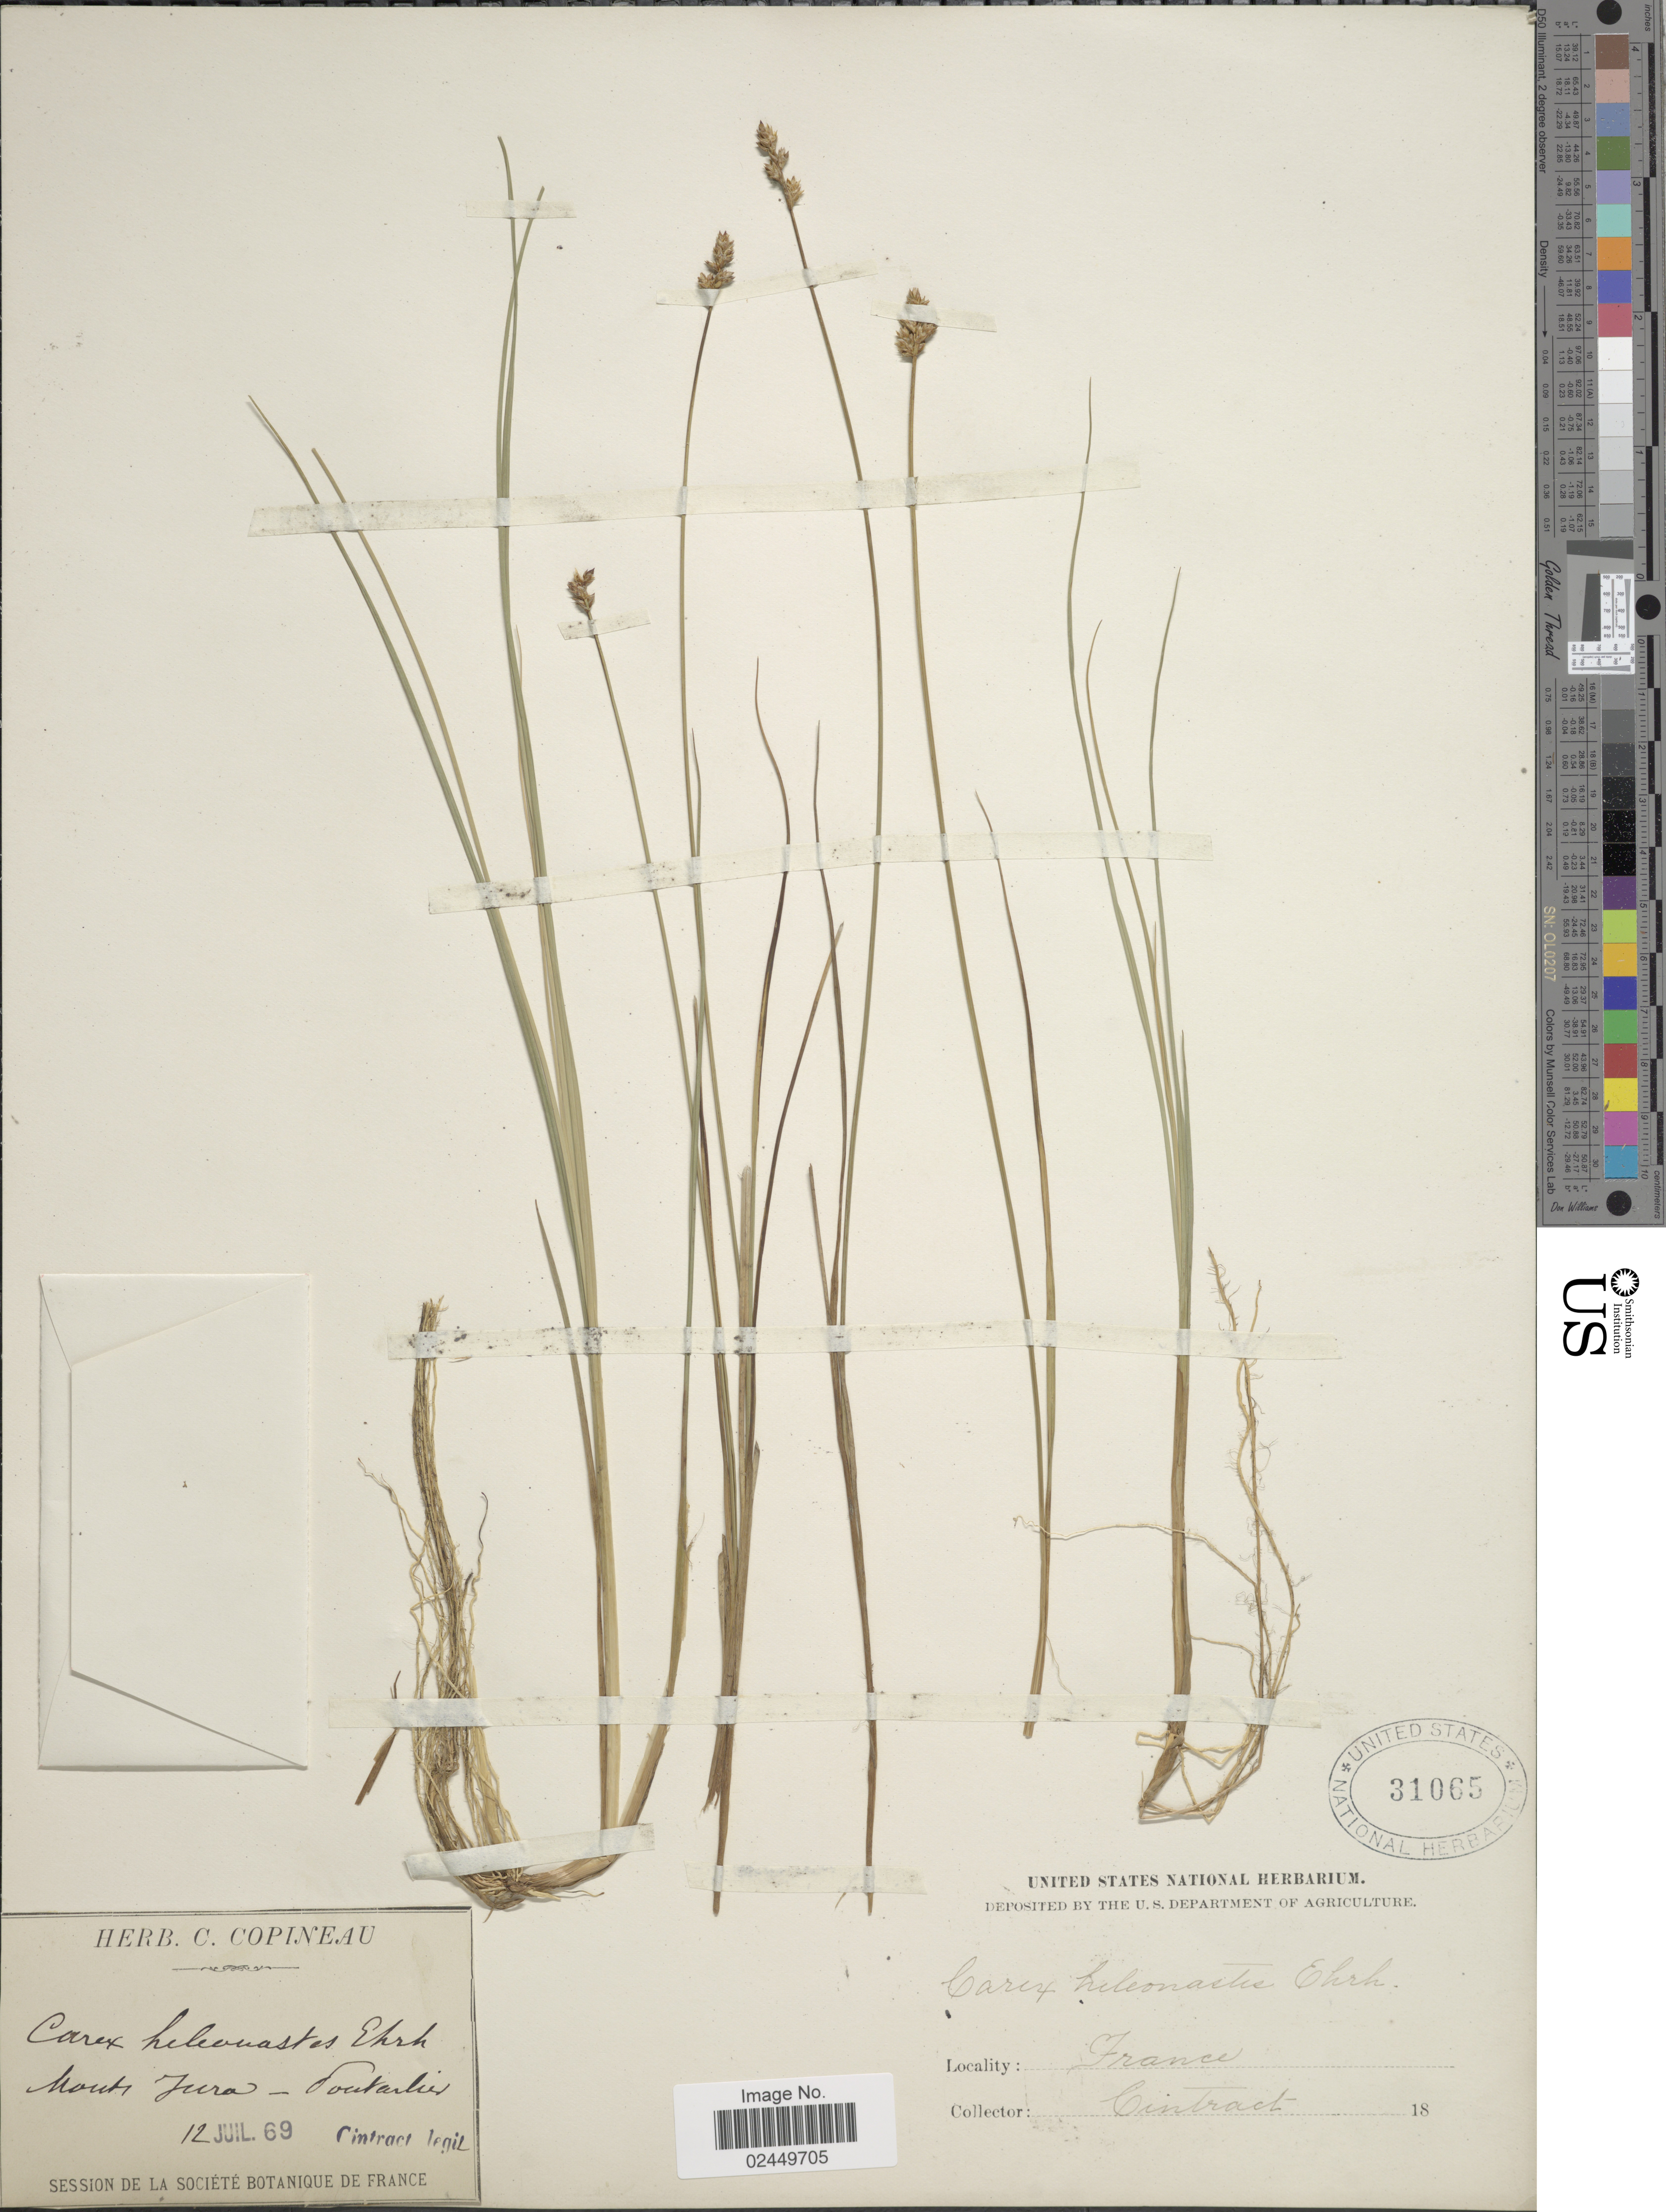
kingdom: Plantae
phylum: Tracheophyta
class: Liliopsida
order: Poales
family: Cyperaceae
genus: Carex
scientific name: Carex heleonastes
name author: Ehrh. ex L. f.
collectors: Cintract, --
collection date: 1869-07-12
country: France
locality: Monts Jura - Pontarlier.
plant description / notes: Corrected "Monti Jura - houtarlies" to "Monts Jura - Pontarlier."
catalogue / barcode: US 31065